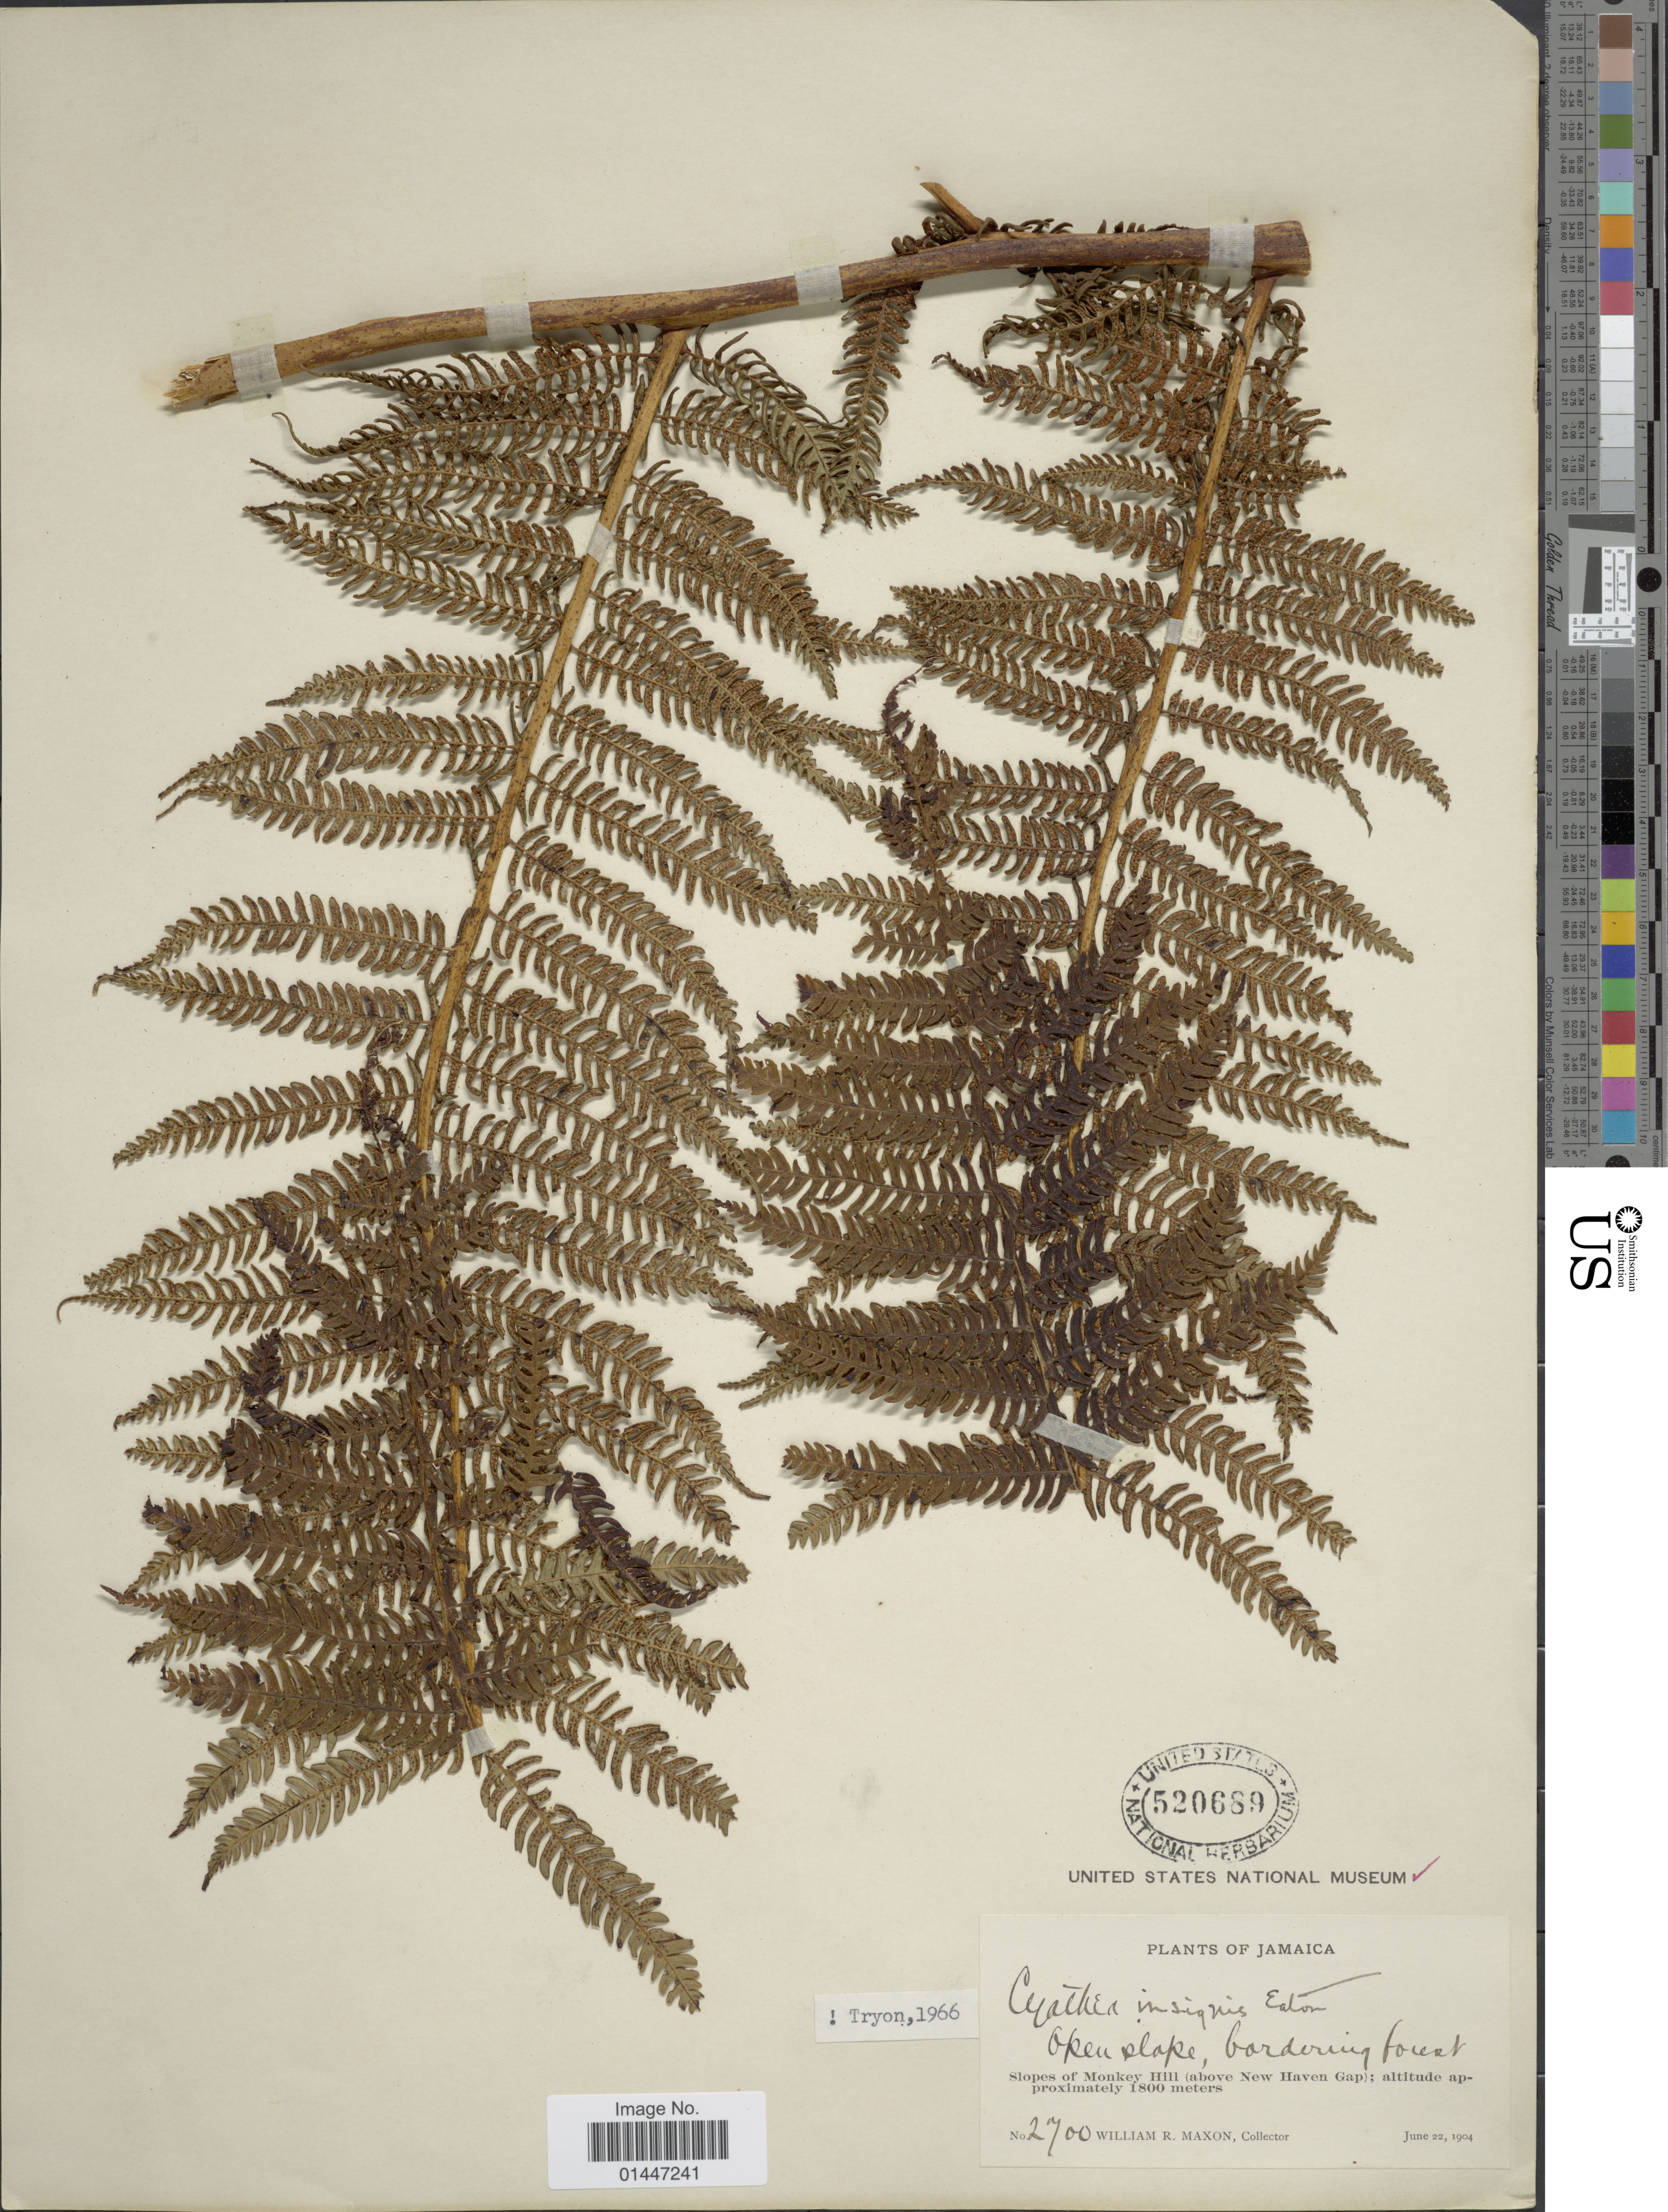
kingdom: Plantae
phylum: Tracheophyta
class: Polypodiopsida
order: Cyatheales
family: Cyatheaceae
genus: Sphaeropteris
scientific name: Sphaeropteris insignis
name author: (Eaton) R.M. Tryon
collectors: W. R. Maxon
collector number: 2700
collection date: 1904-06-22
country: Jamaica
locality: Open slope, bordering forest. Slopes of Monkey Hill (above New Haven Gap)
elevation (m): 1800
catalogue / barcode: US 520689